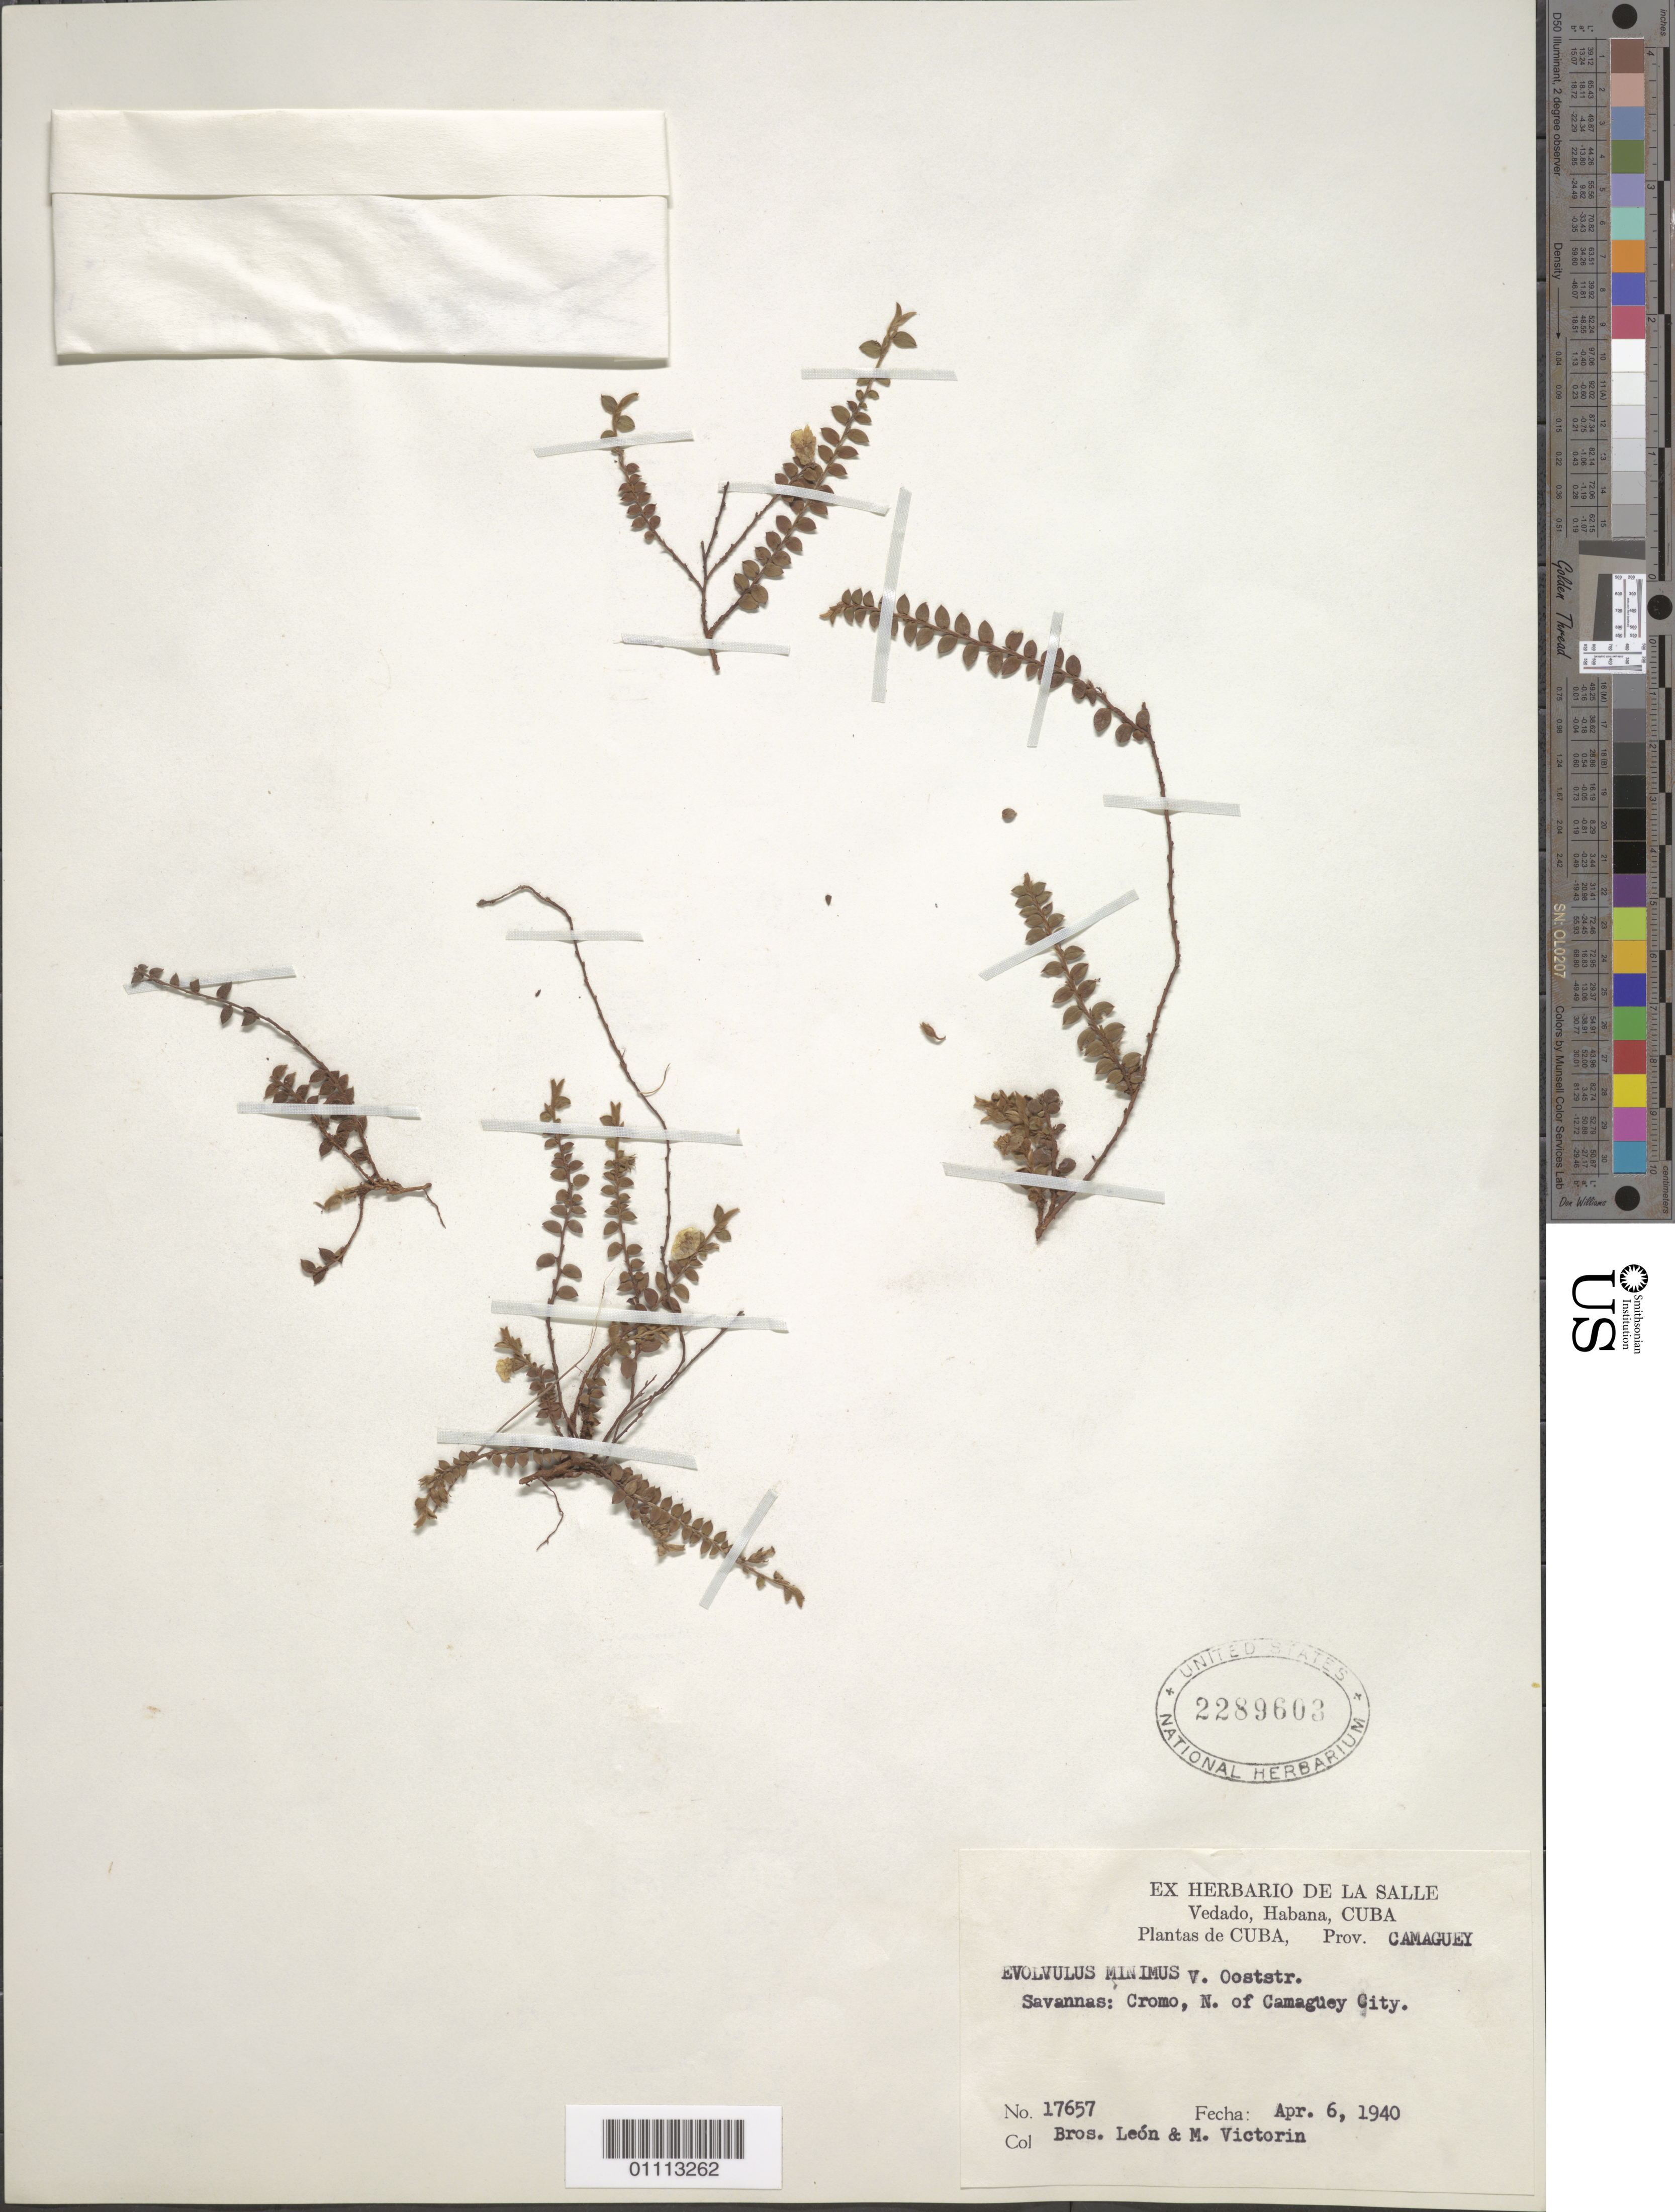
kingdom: Plantae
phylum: Tracheophyta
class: Magnoliopsida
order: Solanales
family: Convolvulaceae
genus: Evolvulus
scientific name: Evolvulus minimus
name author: Ooststr.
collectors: Bro. León & F. Victorin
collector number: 17657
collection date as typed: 06 Apr 1940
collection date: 1940-04-06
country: Cuba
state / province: Camagüey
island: Cuba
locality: Savannas: Cromo, N of Camaguey City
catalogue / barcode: US 2289603